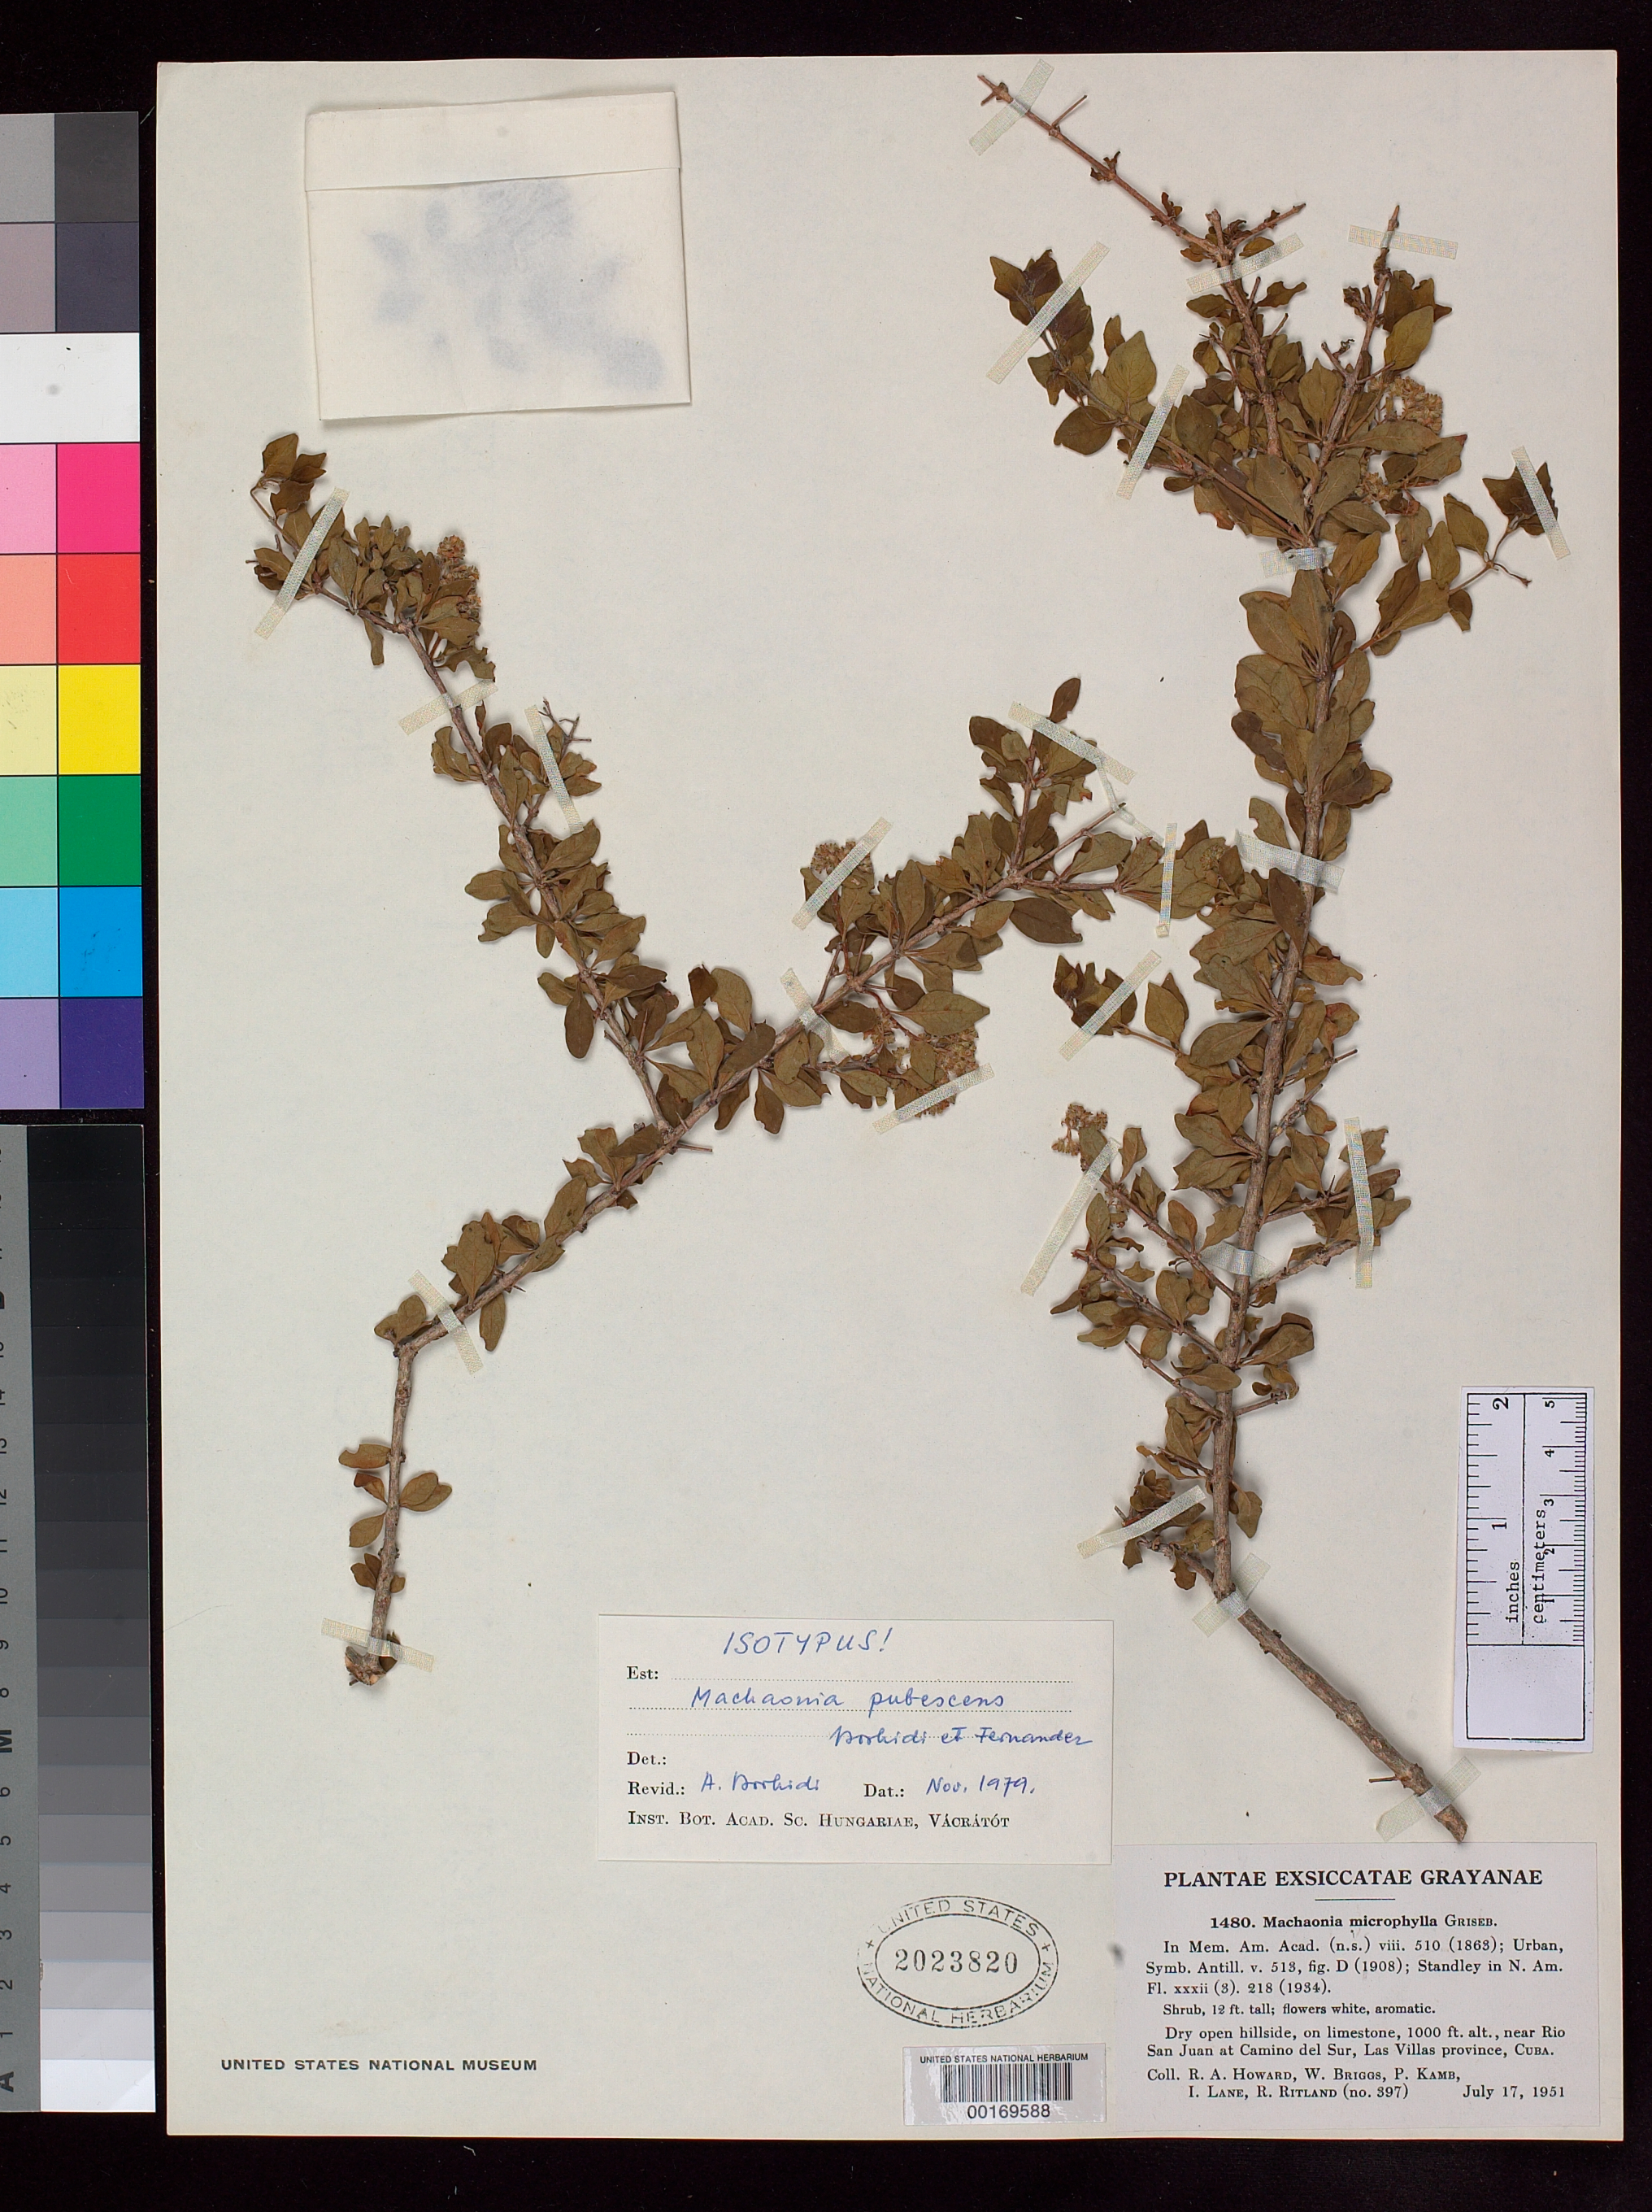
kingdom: Plantae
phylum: Tracheophyta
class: Magnoliopsida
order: Gentianales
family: Rubiaceae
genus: Machaonia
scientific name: Machaonia pubescens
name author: Borhidi & M. Fernández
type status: Isotype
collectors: R. A. Howard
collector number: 397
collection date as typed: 17 Jul 1951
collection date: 1951-07-17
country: Cuba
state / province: Las Villas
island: Greater Antilles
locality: Near Rio San Juan at Camino del Sur, dry open hillside, on limestone.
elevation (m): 305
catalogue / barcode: US 2023820